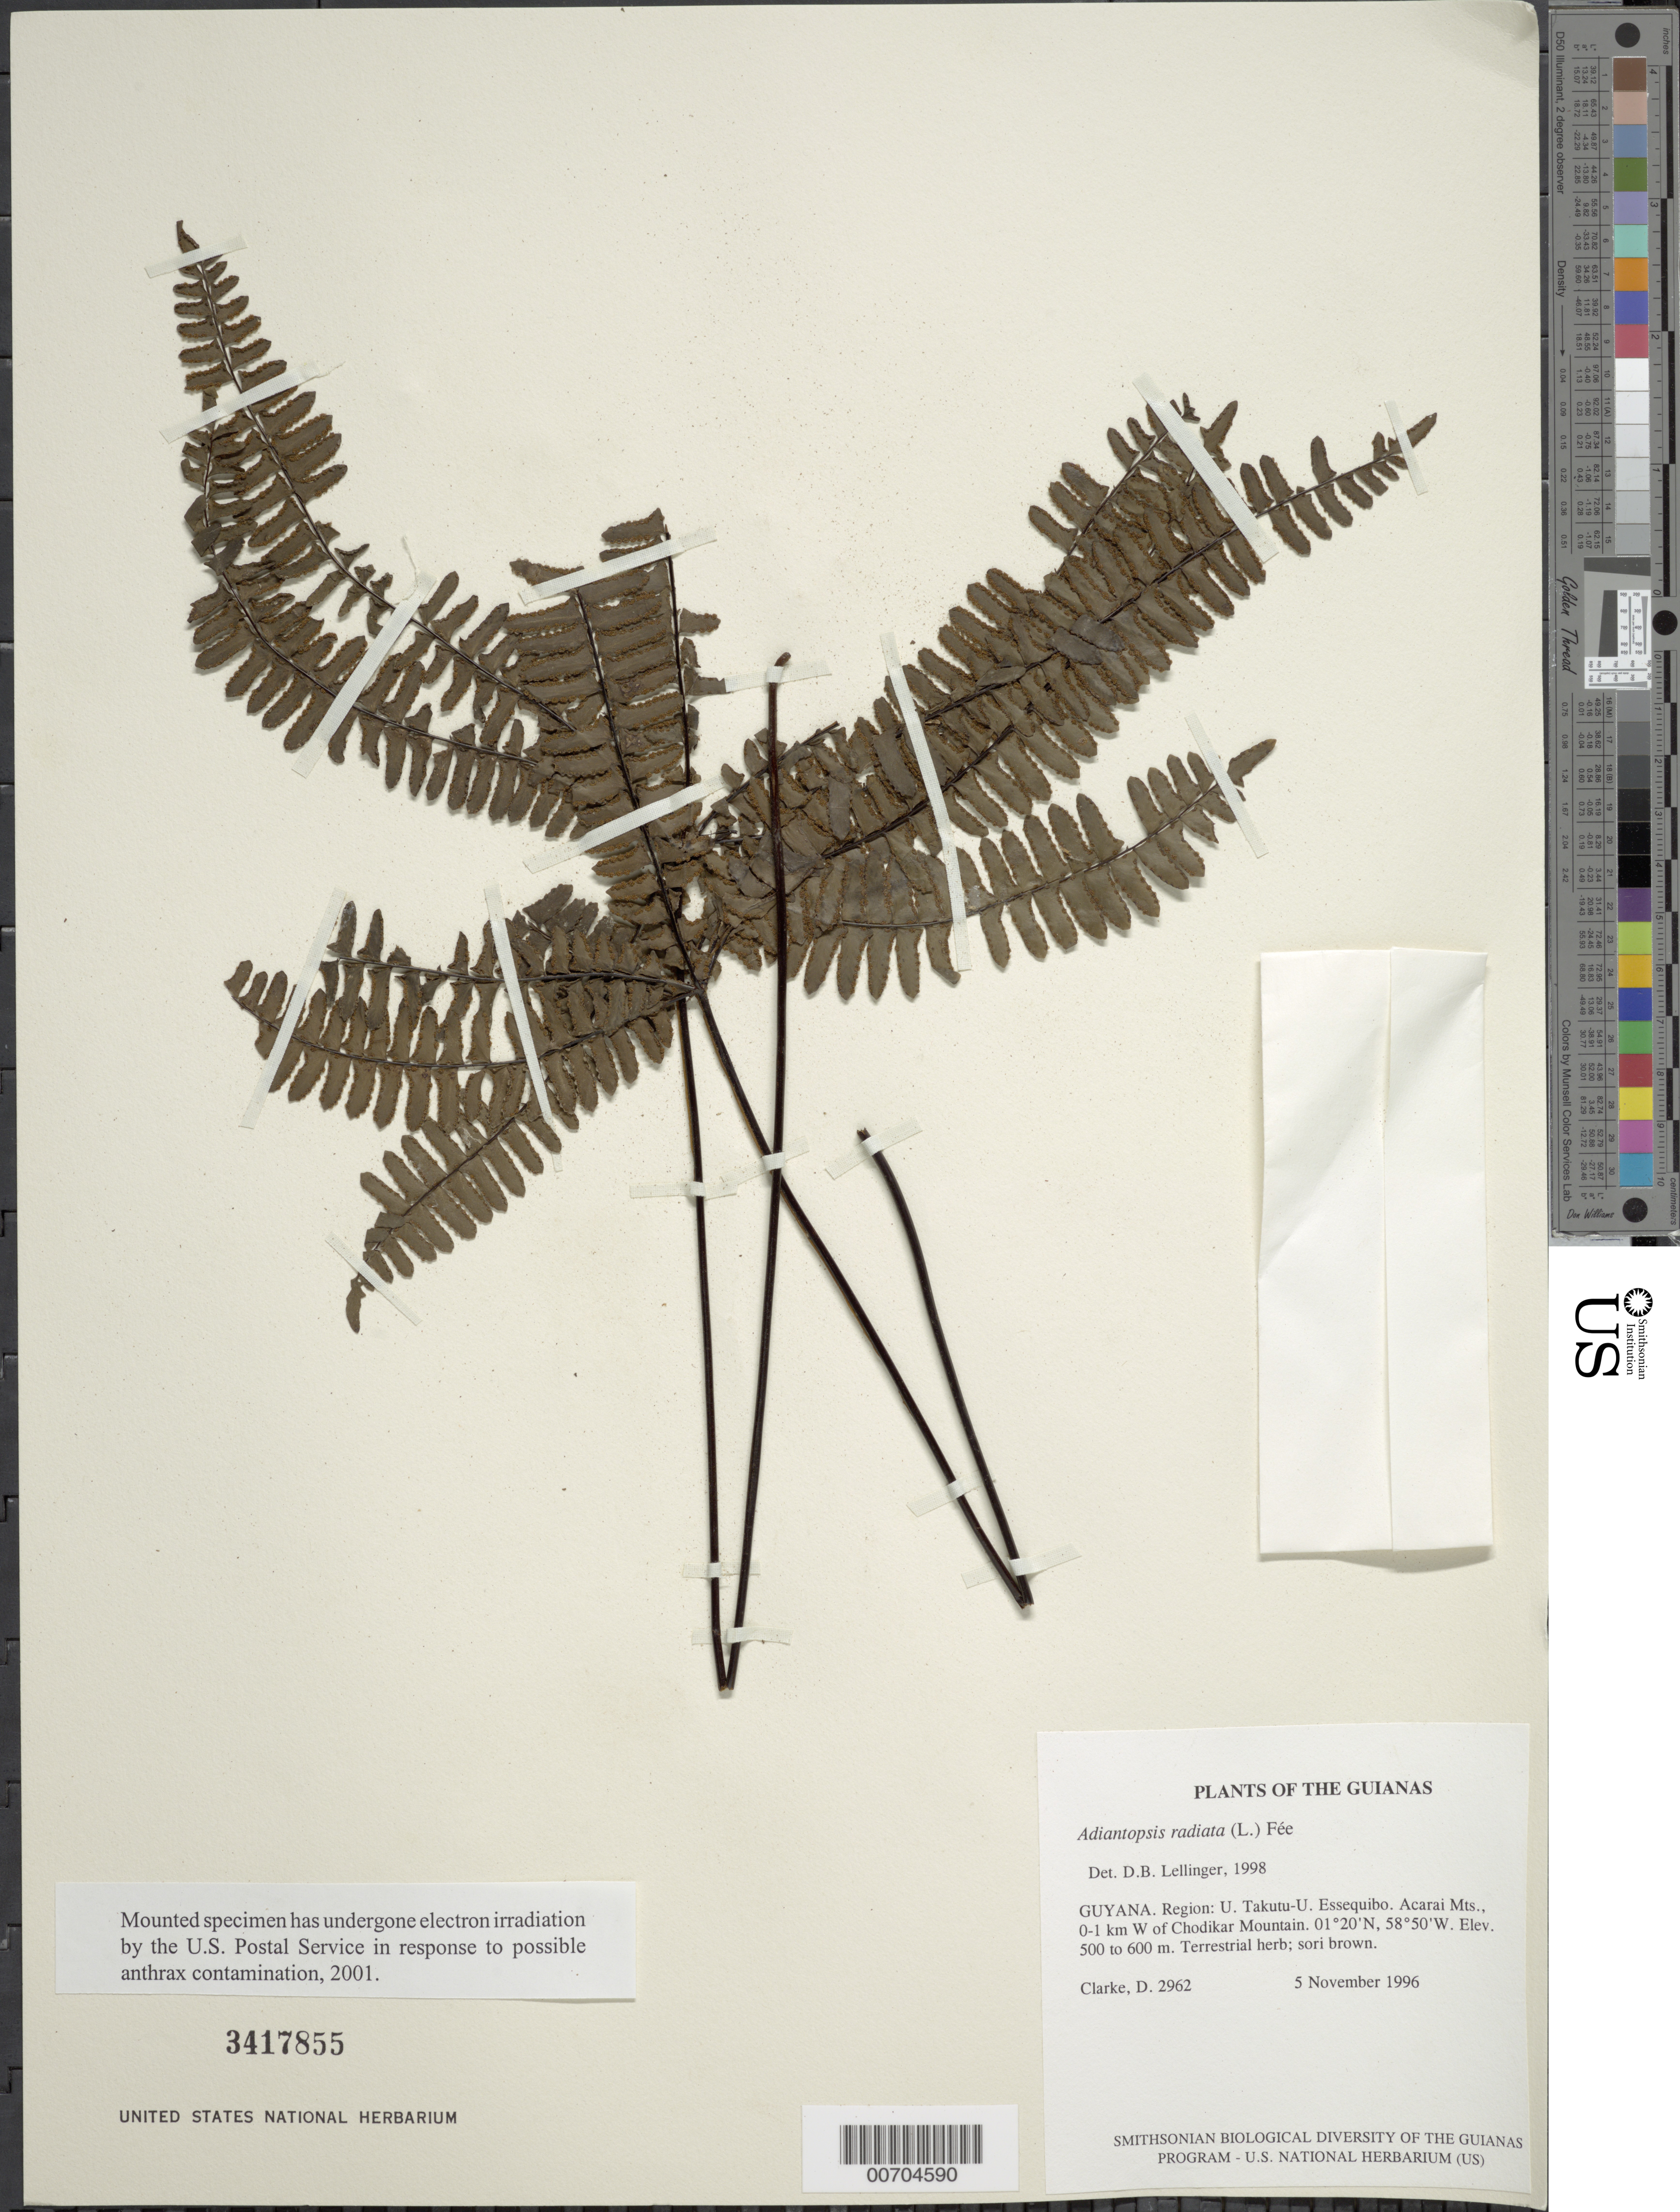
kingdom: Plantae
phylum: Tracheophyta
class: Polypodiopsida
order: Polypodiales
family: Pteridaceae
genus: Adiantopsis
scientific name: Adiantopsis radiata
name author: (L.) Fée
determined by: Lellinger, David B., (BOT), Smithsonian Institution - National Museum of Natural History (UNITED STATES)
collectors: H. D. Clarke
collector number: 2962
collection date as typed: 5 November 1996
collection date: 1996-11-05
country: Guyana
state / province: U. Takutu-U. Essequibo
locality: Acarai Mts., 0-1 km W of Chodikar Mountain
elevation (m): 500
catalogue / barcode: US 3417855